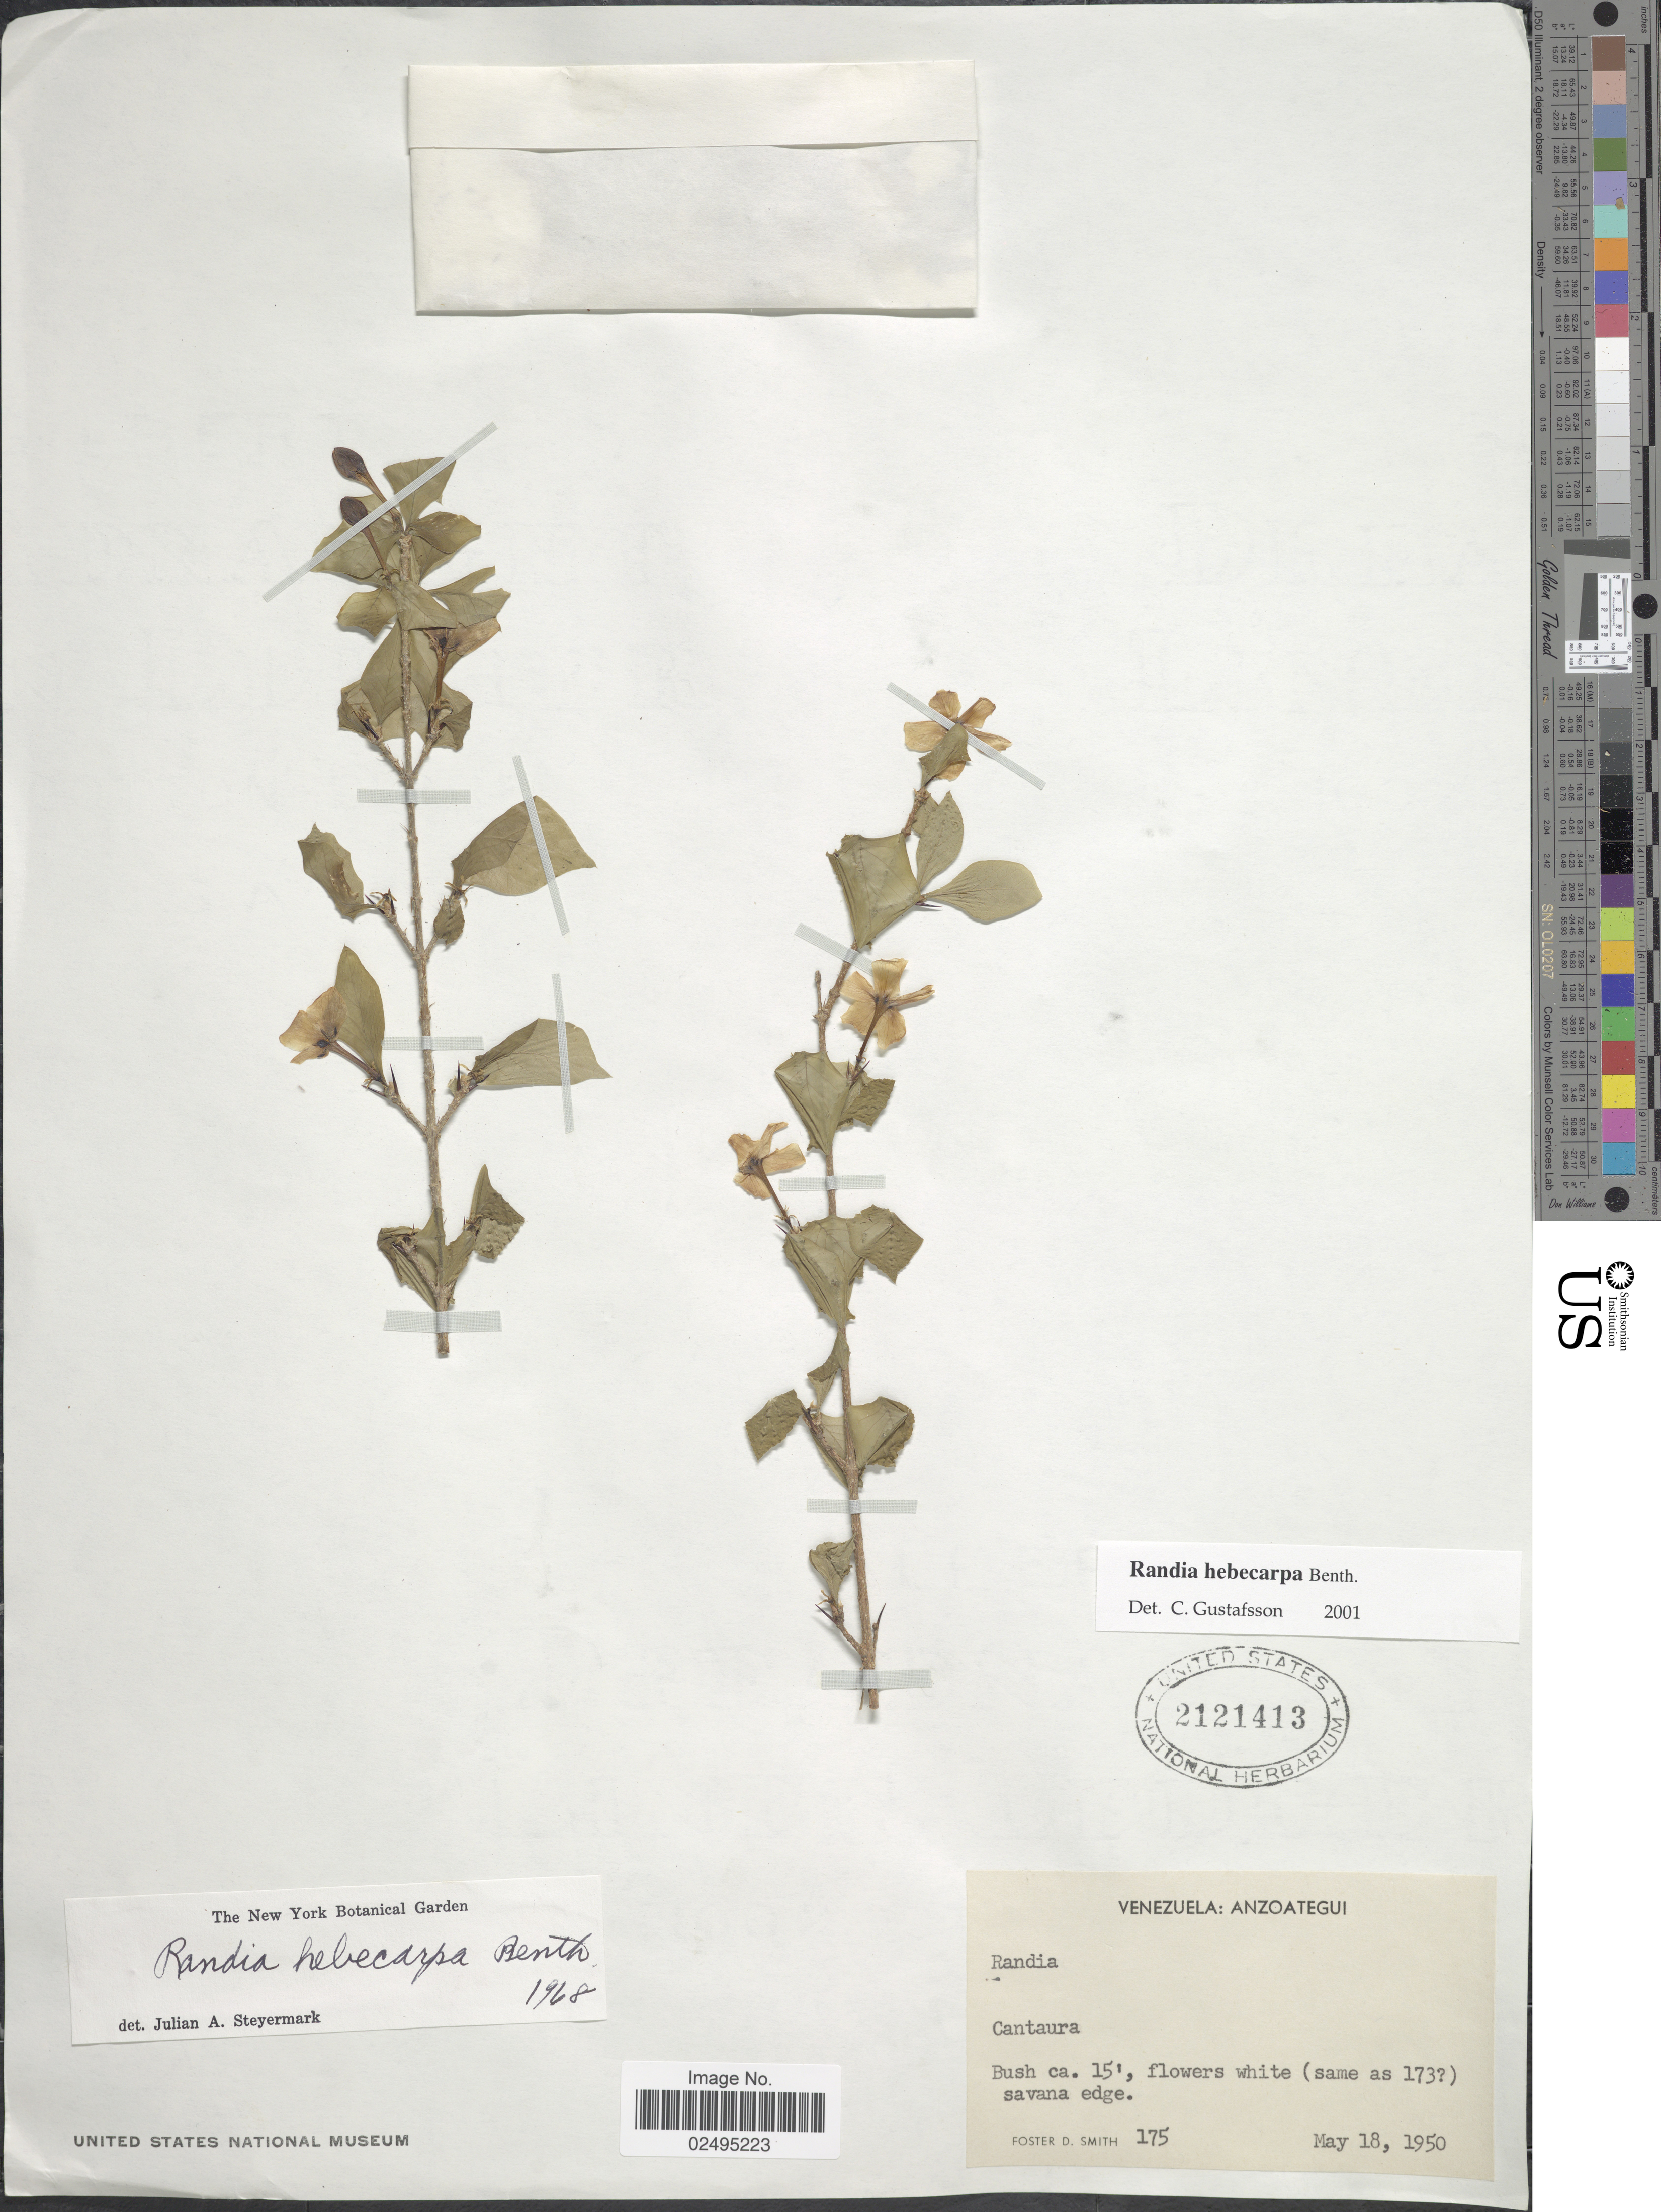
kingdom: Plantae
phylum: Tracheophyta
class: Magnoliopsida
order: Gentianales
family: Rubiaceae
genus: Randia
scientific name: Randia hebecarpa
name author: Benth.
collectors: F. Smith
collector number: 175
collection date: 1950-05-18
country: Venezuela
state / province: Anzoategui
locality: Cantaura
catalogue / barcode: US 2121413